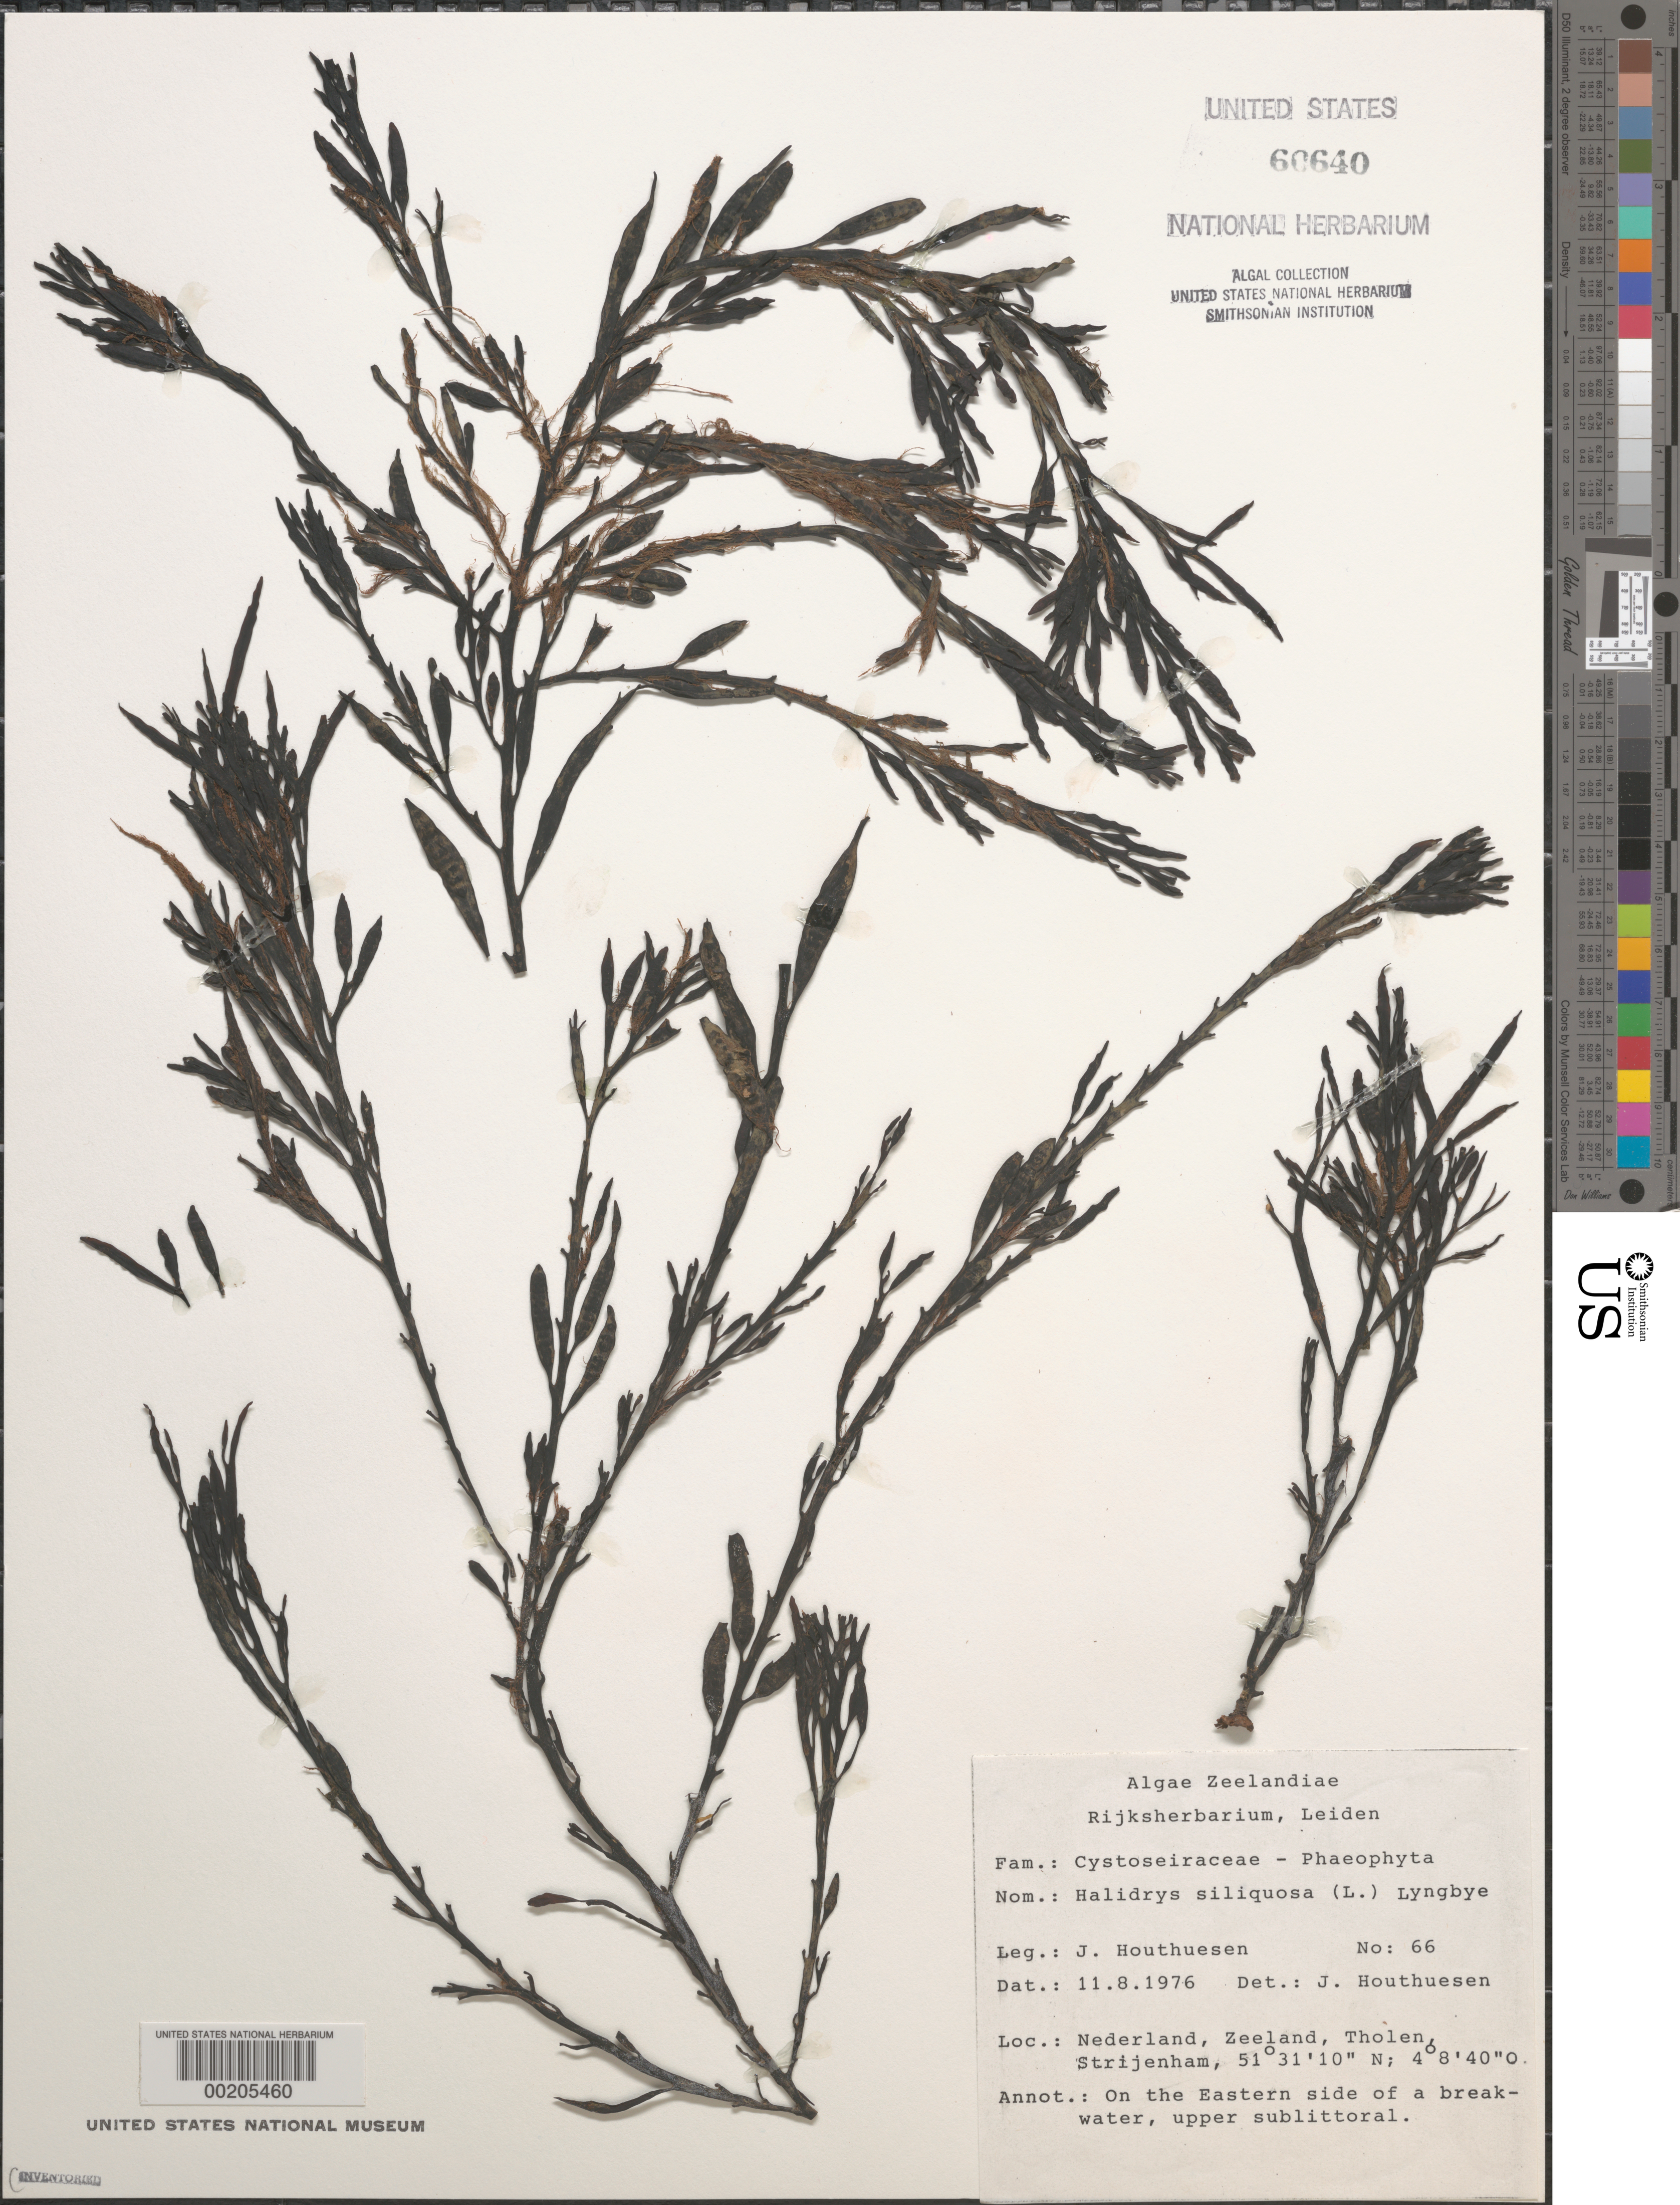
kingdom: Chromista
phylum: Ochrophyta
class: Phaeophyceae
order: Fucales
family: Sargassaceae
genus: Halidrys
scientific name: Halidrys siliquosa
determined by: Houthuesen, J.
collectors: J. Houthuesen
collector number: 66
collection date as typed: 11 Aug 1976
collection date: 1976-08-11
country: Netherlands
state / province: Zeeland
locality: Tholen, strijenham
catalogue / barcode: US 60640